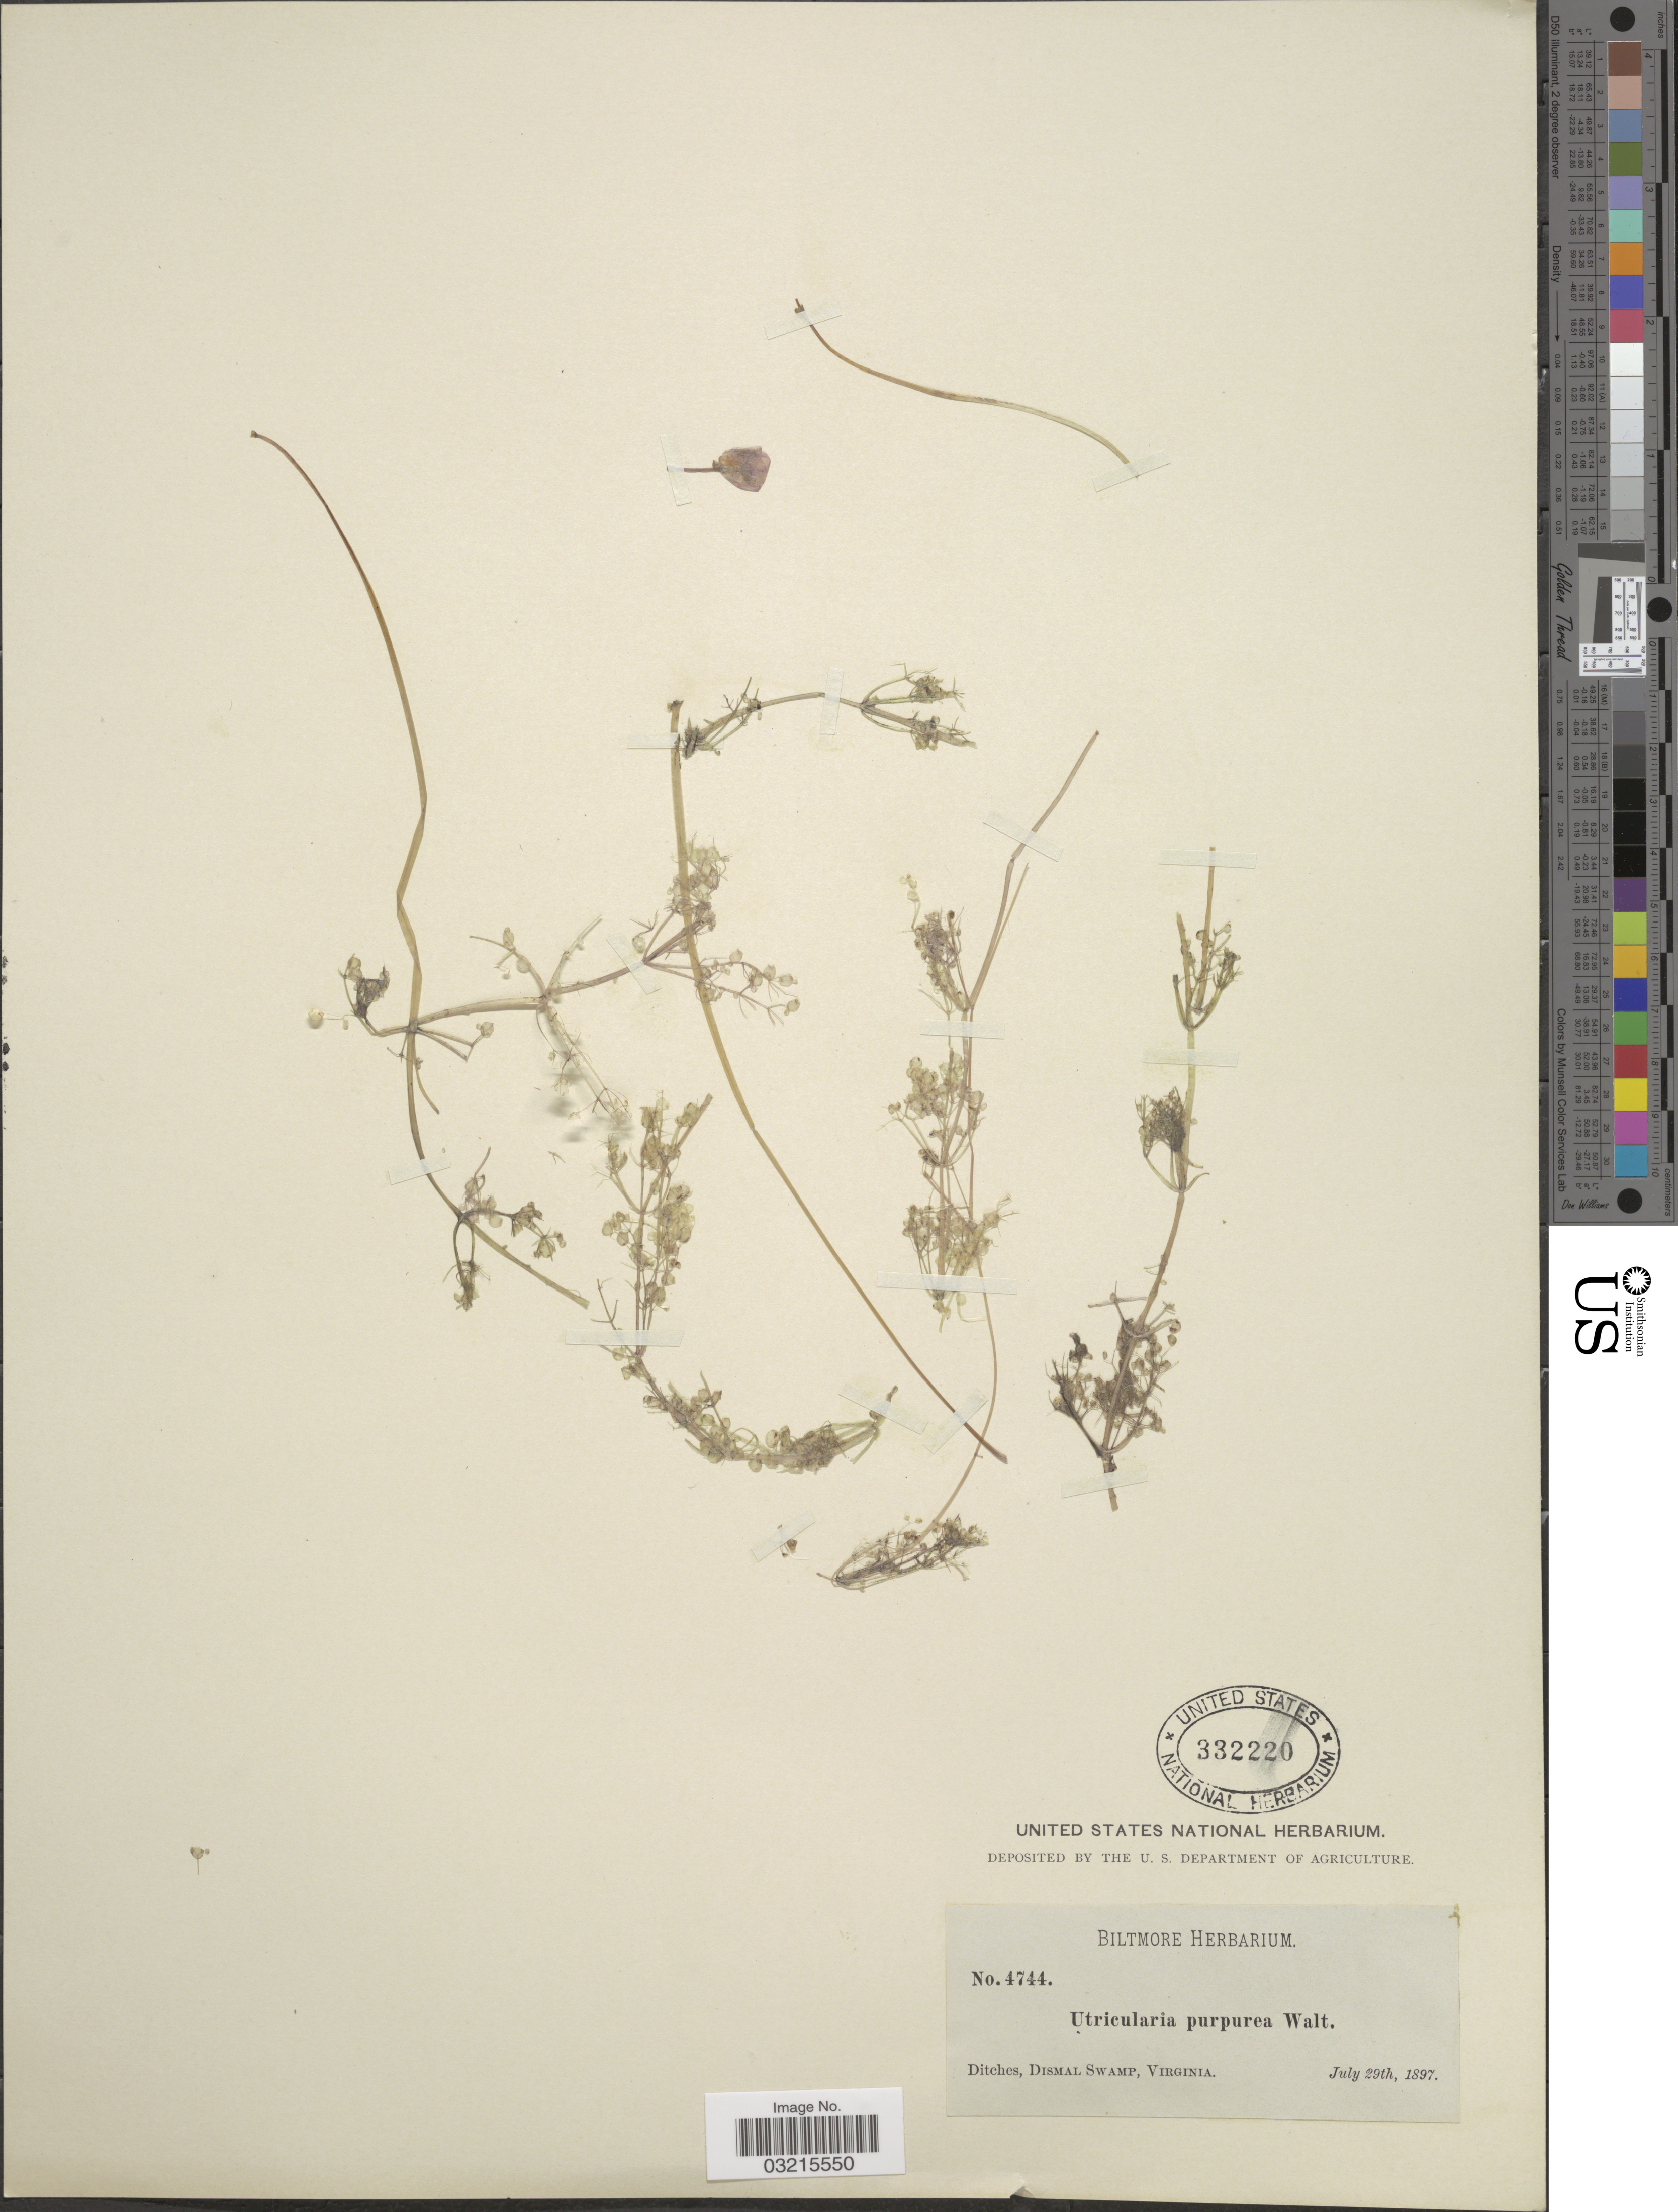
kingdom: Plantae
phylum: Tracheophyta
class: Magnoliopsida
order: Lamiales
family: Lentibulariaceae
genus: Utricularia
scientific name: Utricularia purpurea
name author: Walter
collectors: ex herb. Biltmore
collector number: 4744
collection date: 1897-07-29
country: United States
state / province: Virginia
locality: Ditches, Dismal Swamp.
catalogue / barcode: US 332220